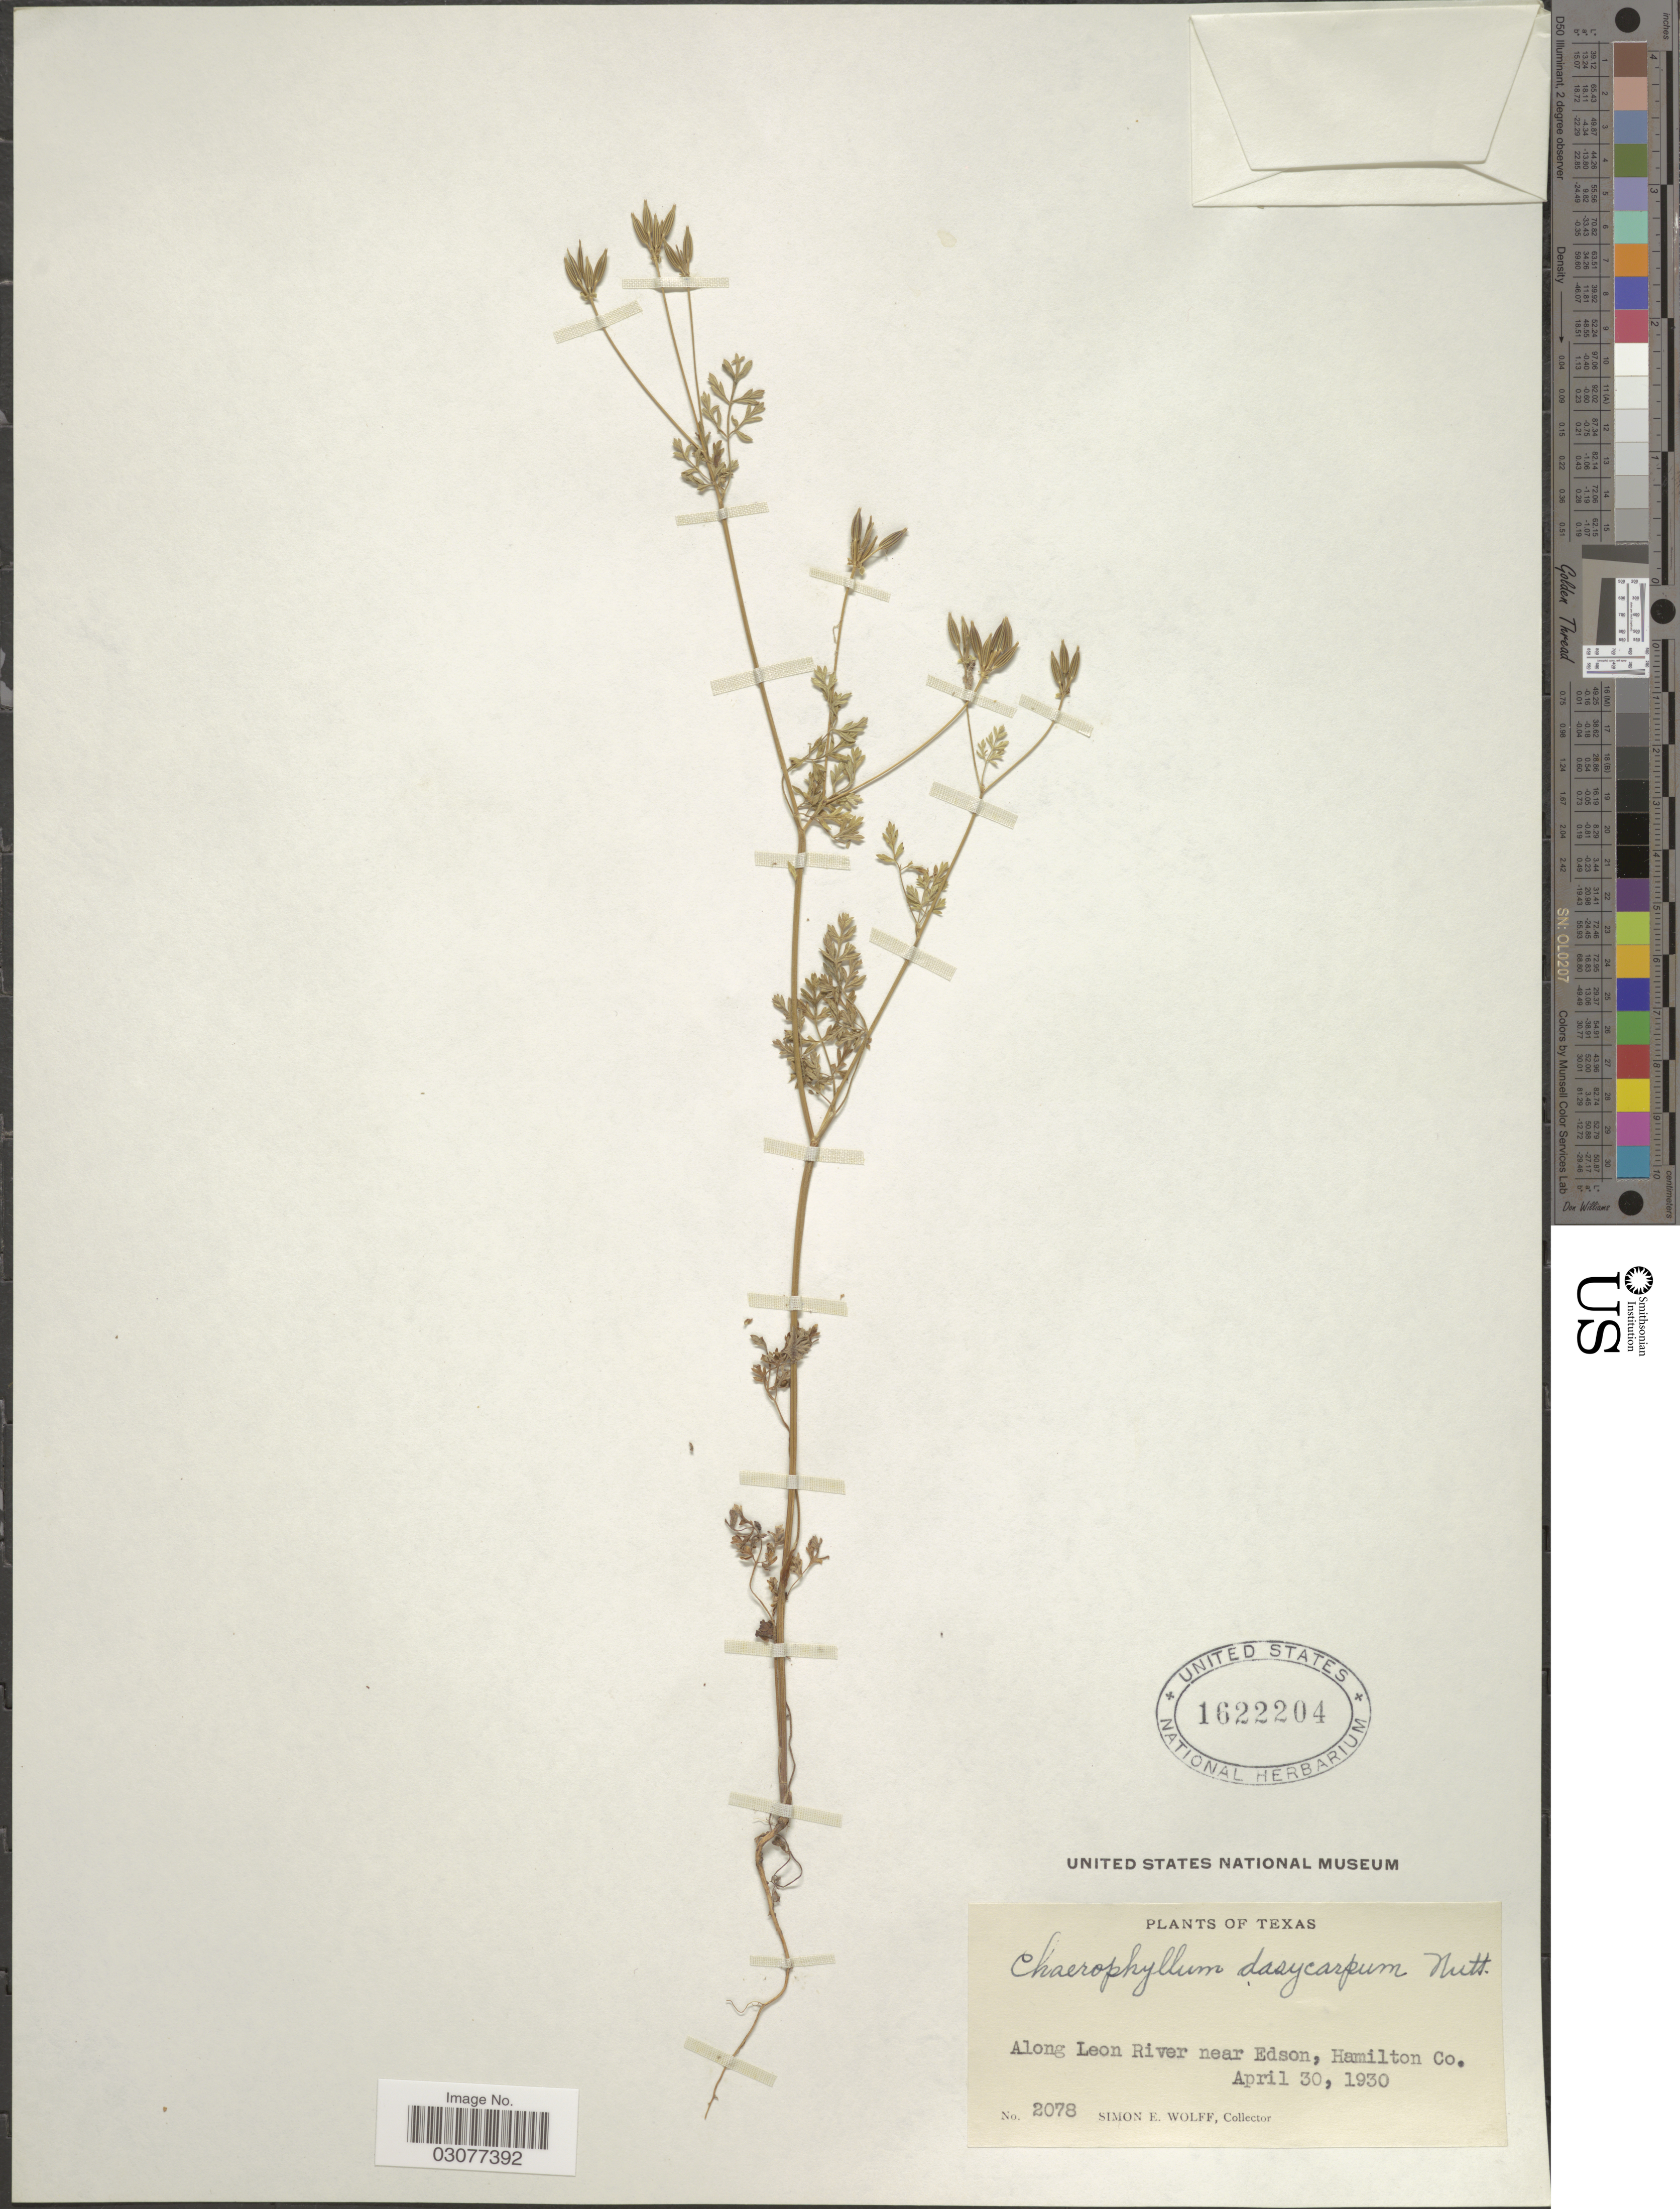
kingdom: Plantae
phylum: Tracheophyta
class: Magnoliopsida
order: Apiales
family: Apiaceae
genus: Chaerophyllum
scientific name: Chaerophyllum dasycarpum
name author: (Hook. ex S. Watson) Nutt.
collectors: S. E. Wolff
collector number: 2078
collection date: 1930-04-30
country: United States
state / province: Texas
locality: Along Leon River near Edson, Hamilton Co.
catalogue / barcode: US 1622204